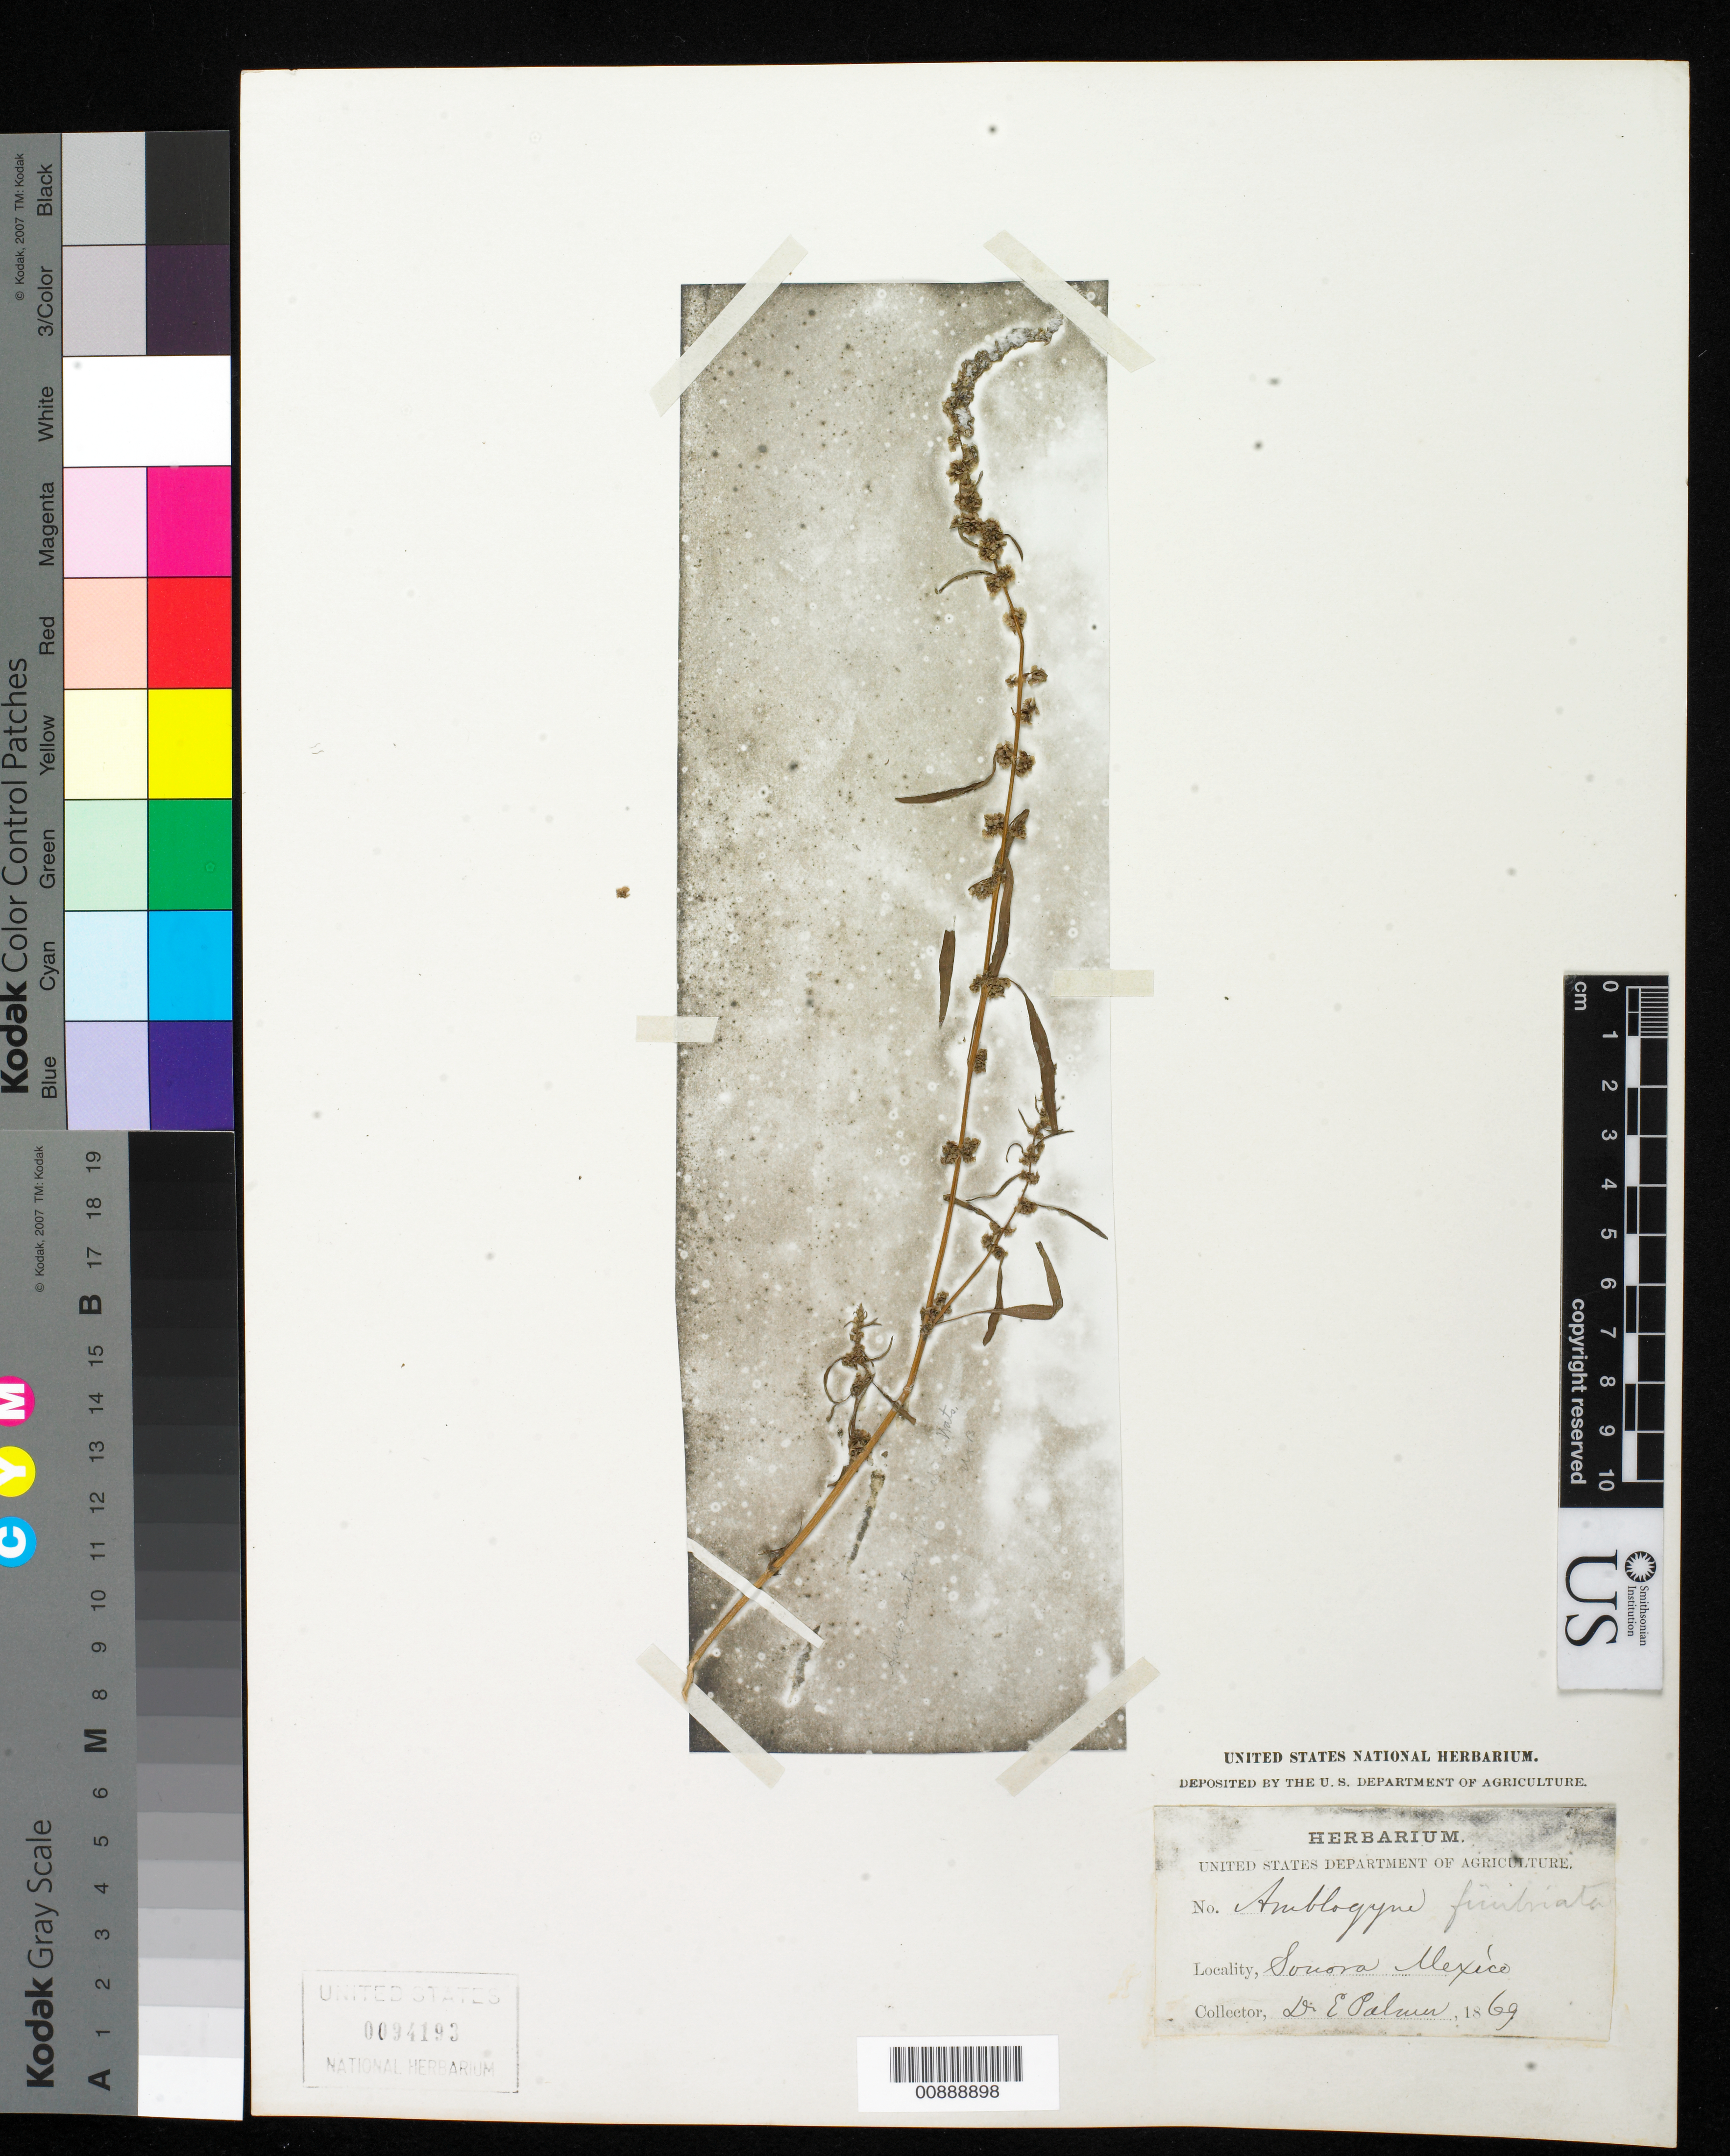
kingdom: Plantae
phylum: Tracheophyta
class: Magnoliopsida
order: Caryophyllales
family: Amaranthaceae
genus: Amaranthus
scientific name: Amaranthus fimbriatus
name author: (Torr.) Benth. ex S. Watson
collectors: E. Palmer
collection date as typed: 1869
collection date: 1869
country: Mexico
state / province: Sonora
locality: Sonora.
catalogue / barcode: US 94193